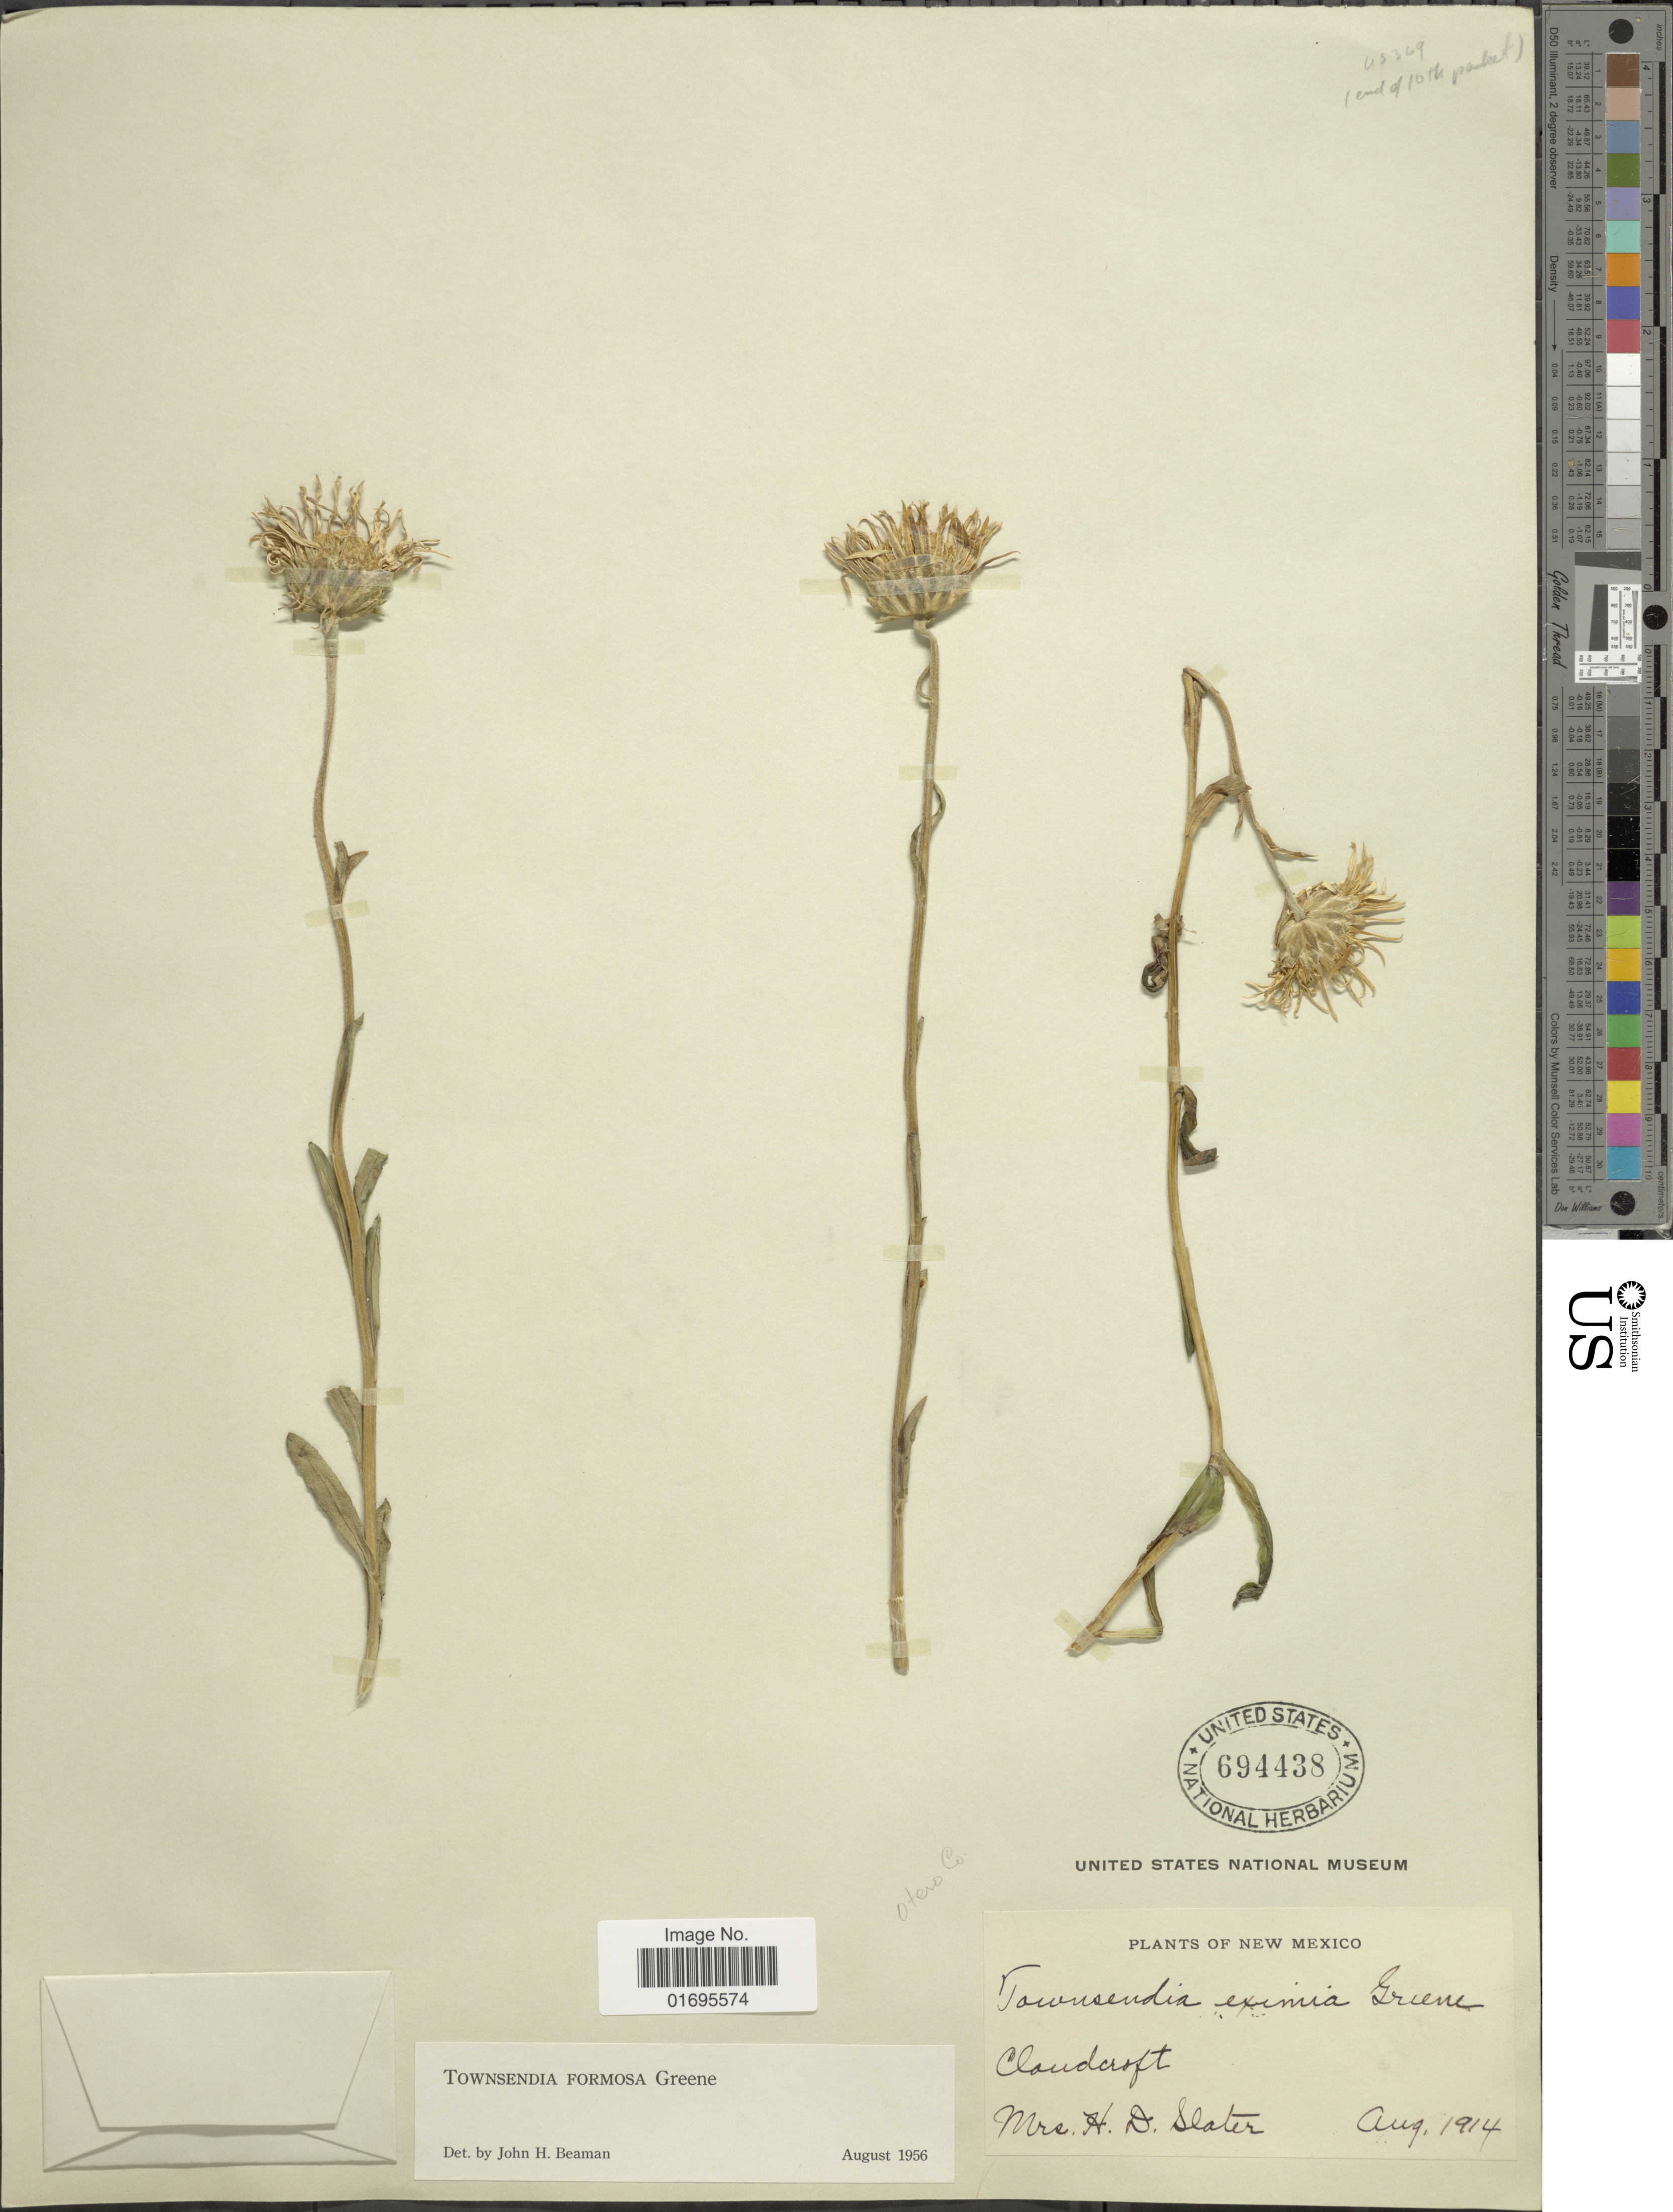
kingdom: Plantae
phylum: Tracheophyta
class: Magnoliopsida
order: Asterales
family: Asteraceae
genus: Townsendia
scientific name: Townsendia formosa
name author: Greene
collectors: H. Slater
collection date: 1914-08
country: United States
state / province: New Mexico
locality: Cloudcroft, Otero Co.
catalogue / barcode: US 694438